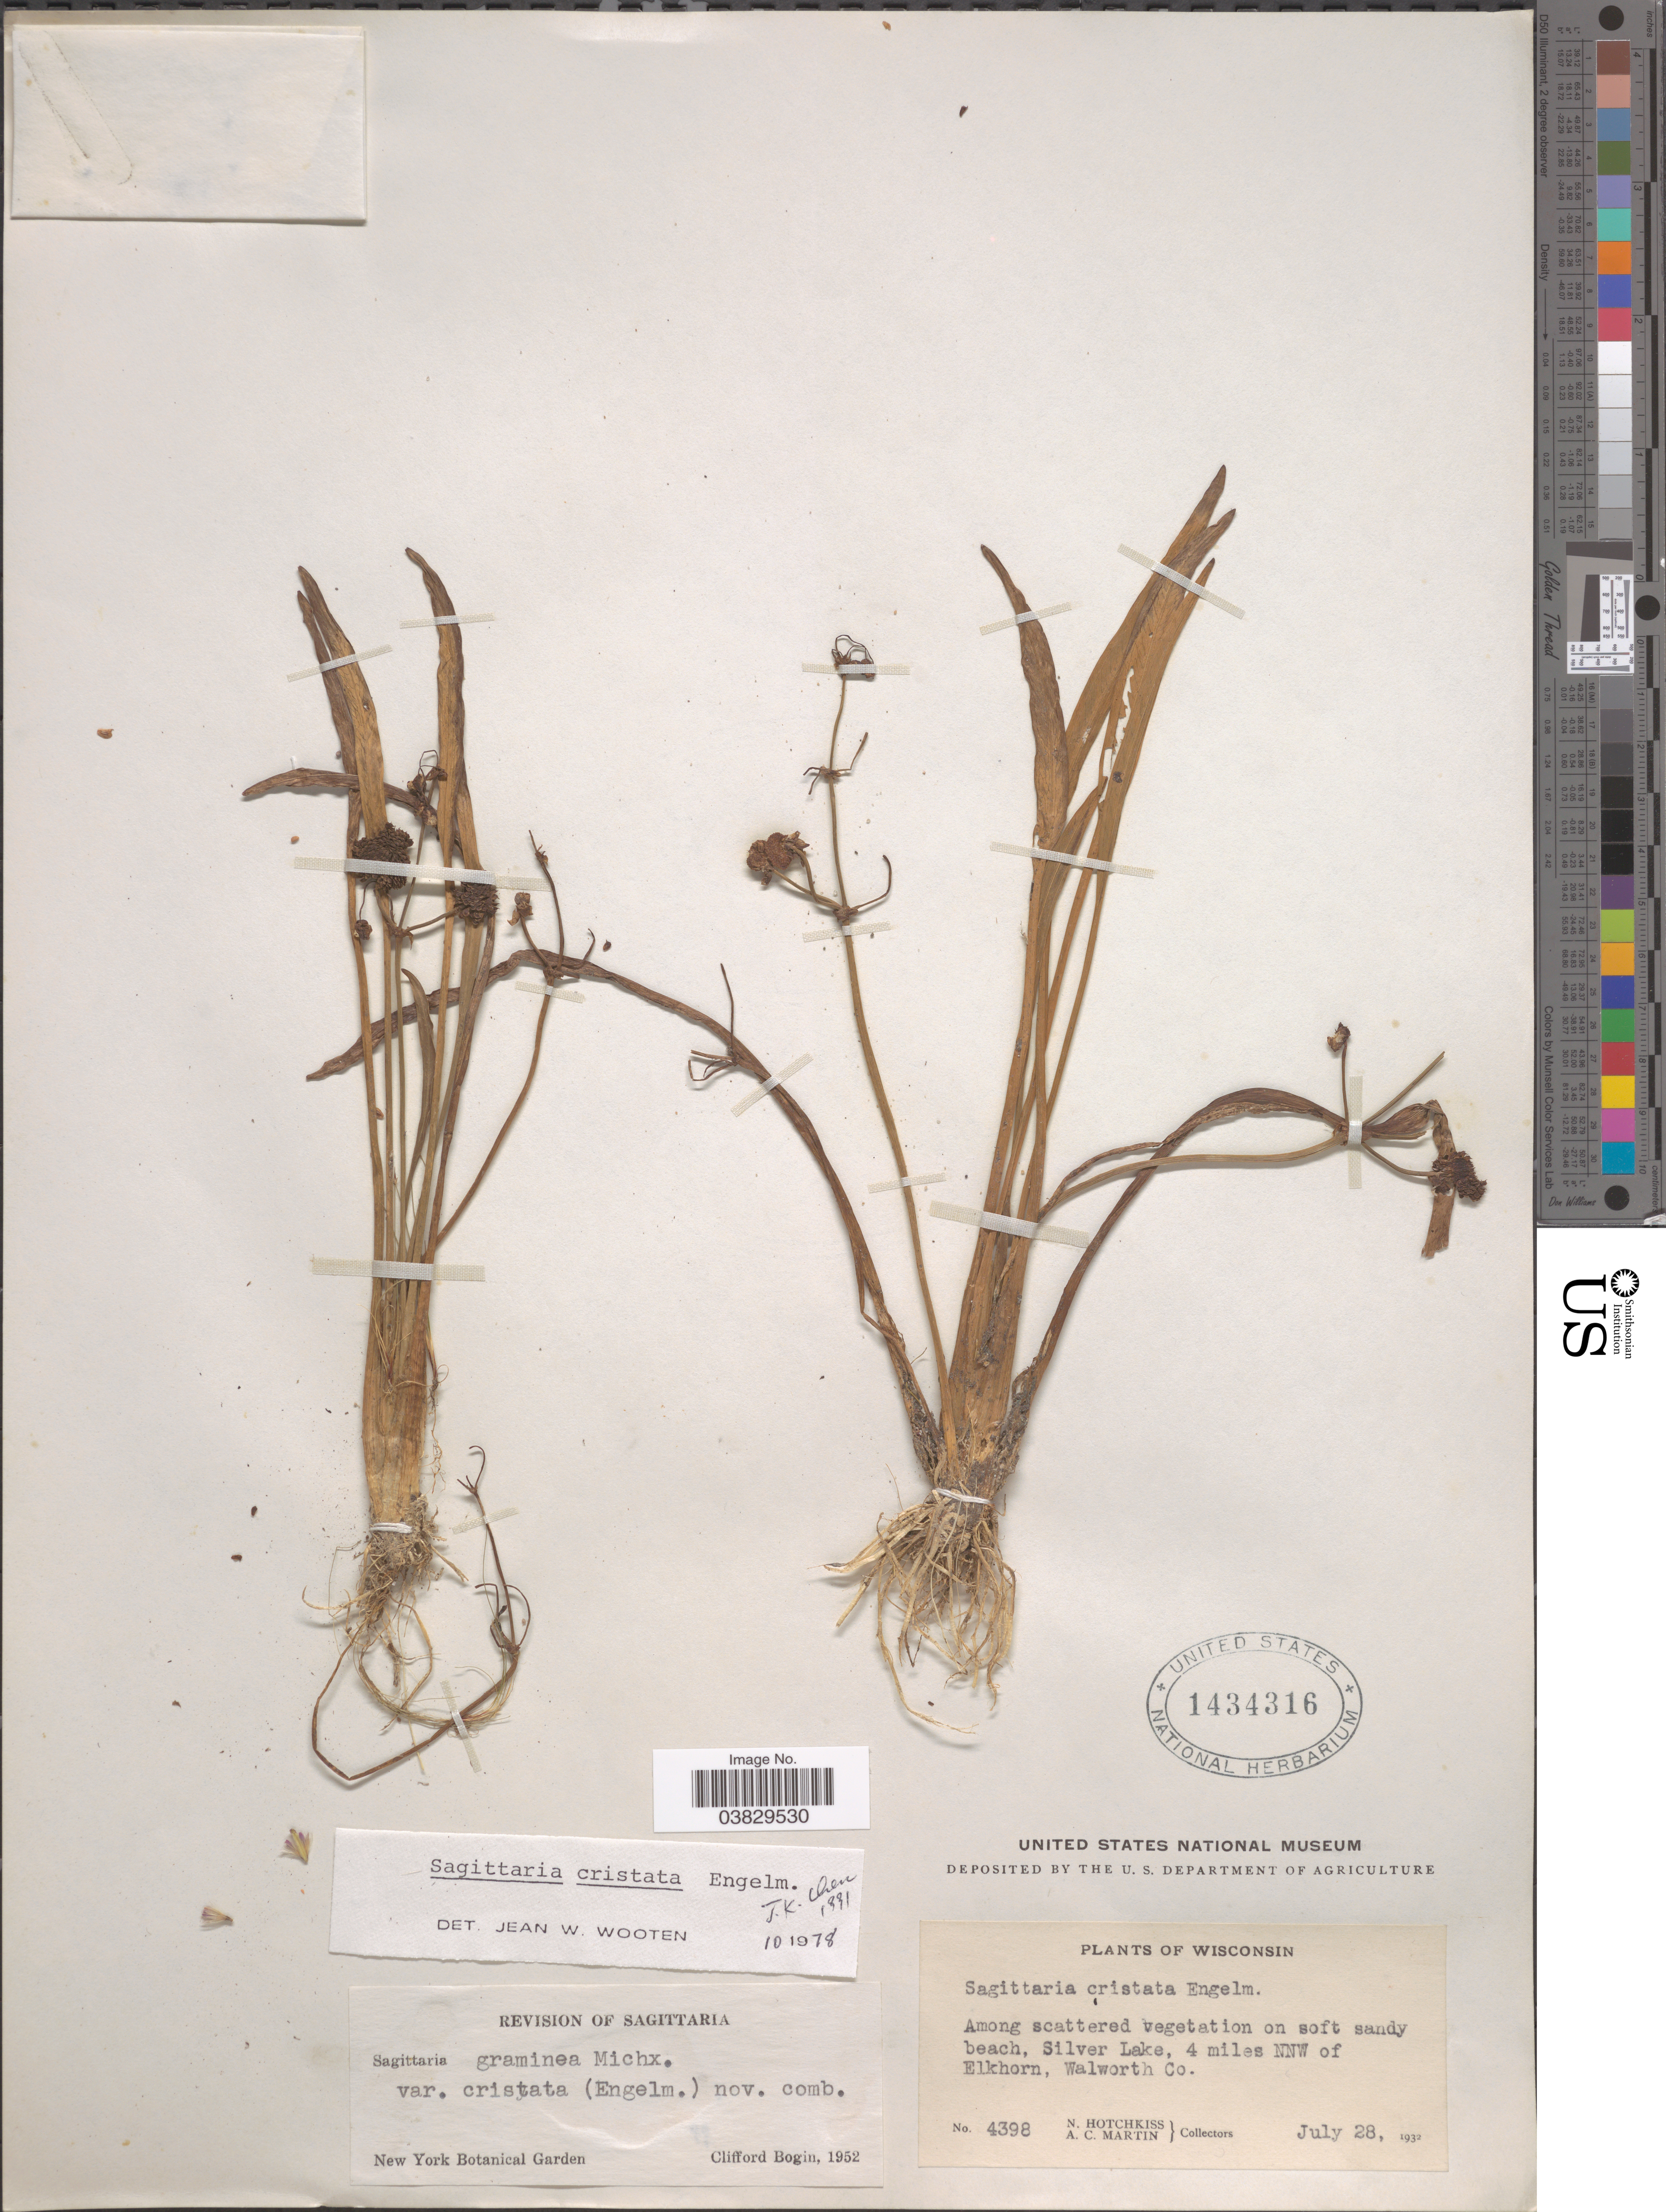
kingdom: Plantae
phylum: Tracheophyta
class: Liliopsida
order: Alismatales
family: Alismataceae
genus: Sagittaria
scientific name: Sagittaria cristata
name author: Engelm.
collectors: N. Hotchkiss & A. C. Martin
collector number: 4398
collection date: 1932-07-28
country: United States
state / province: Wisconsin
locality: Silver Lake, 4 miles NNW of Elkhorn, Walworth Co.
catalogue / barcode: US 1434316